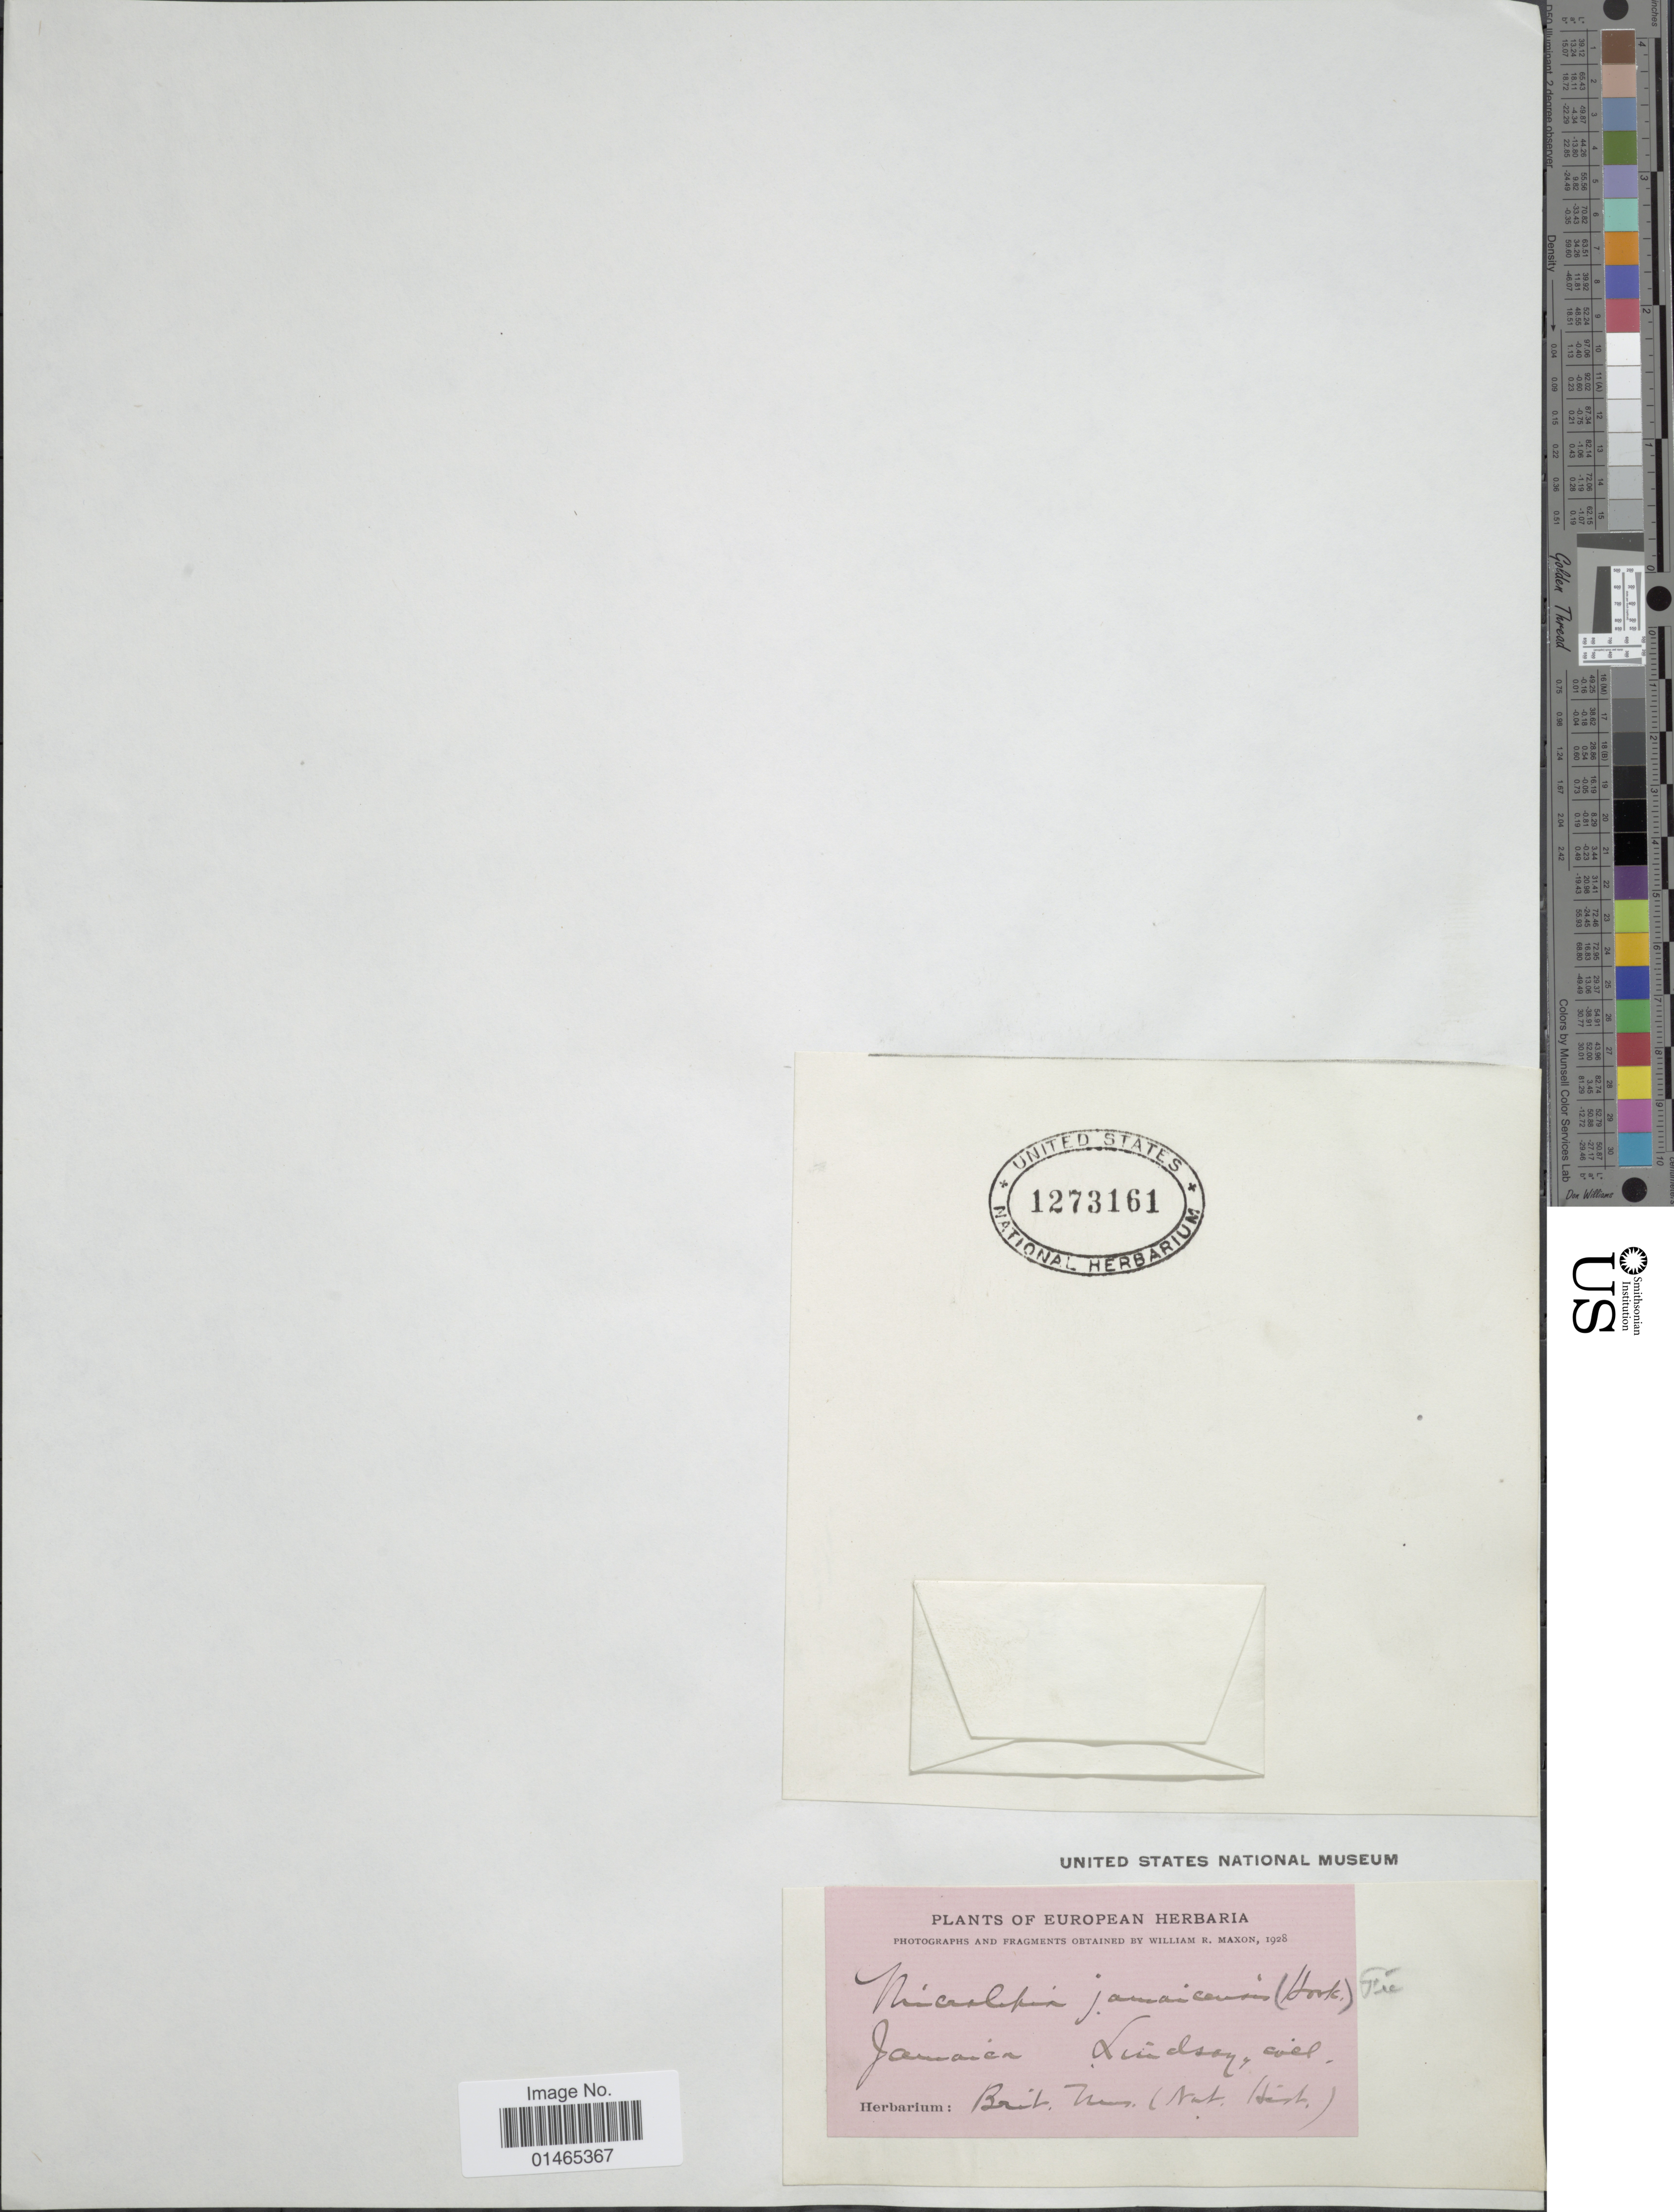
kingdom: Plantae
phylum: Tracheophyta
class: Polypodiopsida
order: Polypodiales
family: Dennstaedtiaceae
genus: Microlepia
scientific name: Microlepia jamaicensis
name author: (Hook.) Fée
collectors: -. Lindsey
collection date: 1928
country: Jamaica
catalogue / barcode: US 1273161